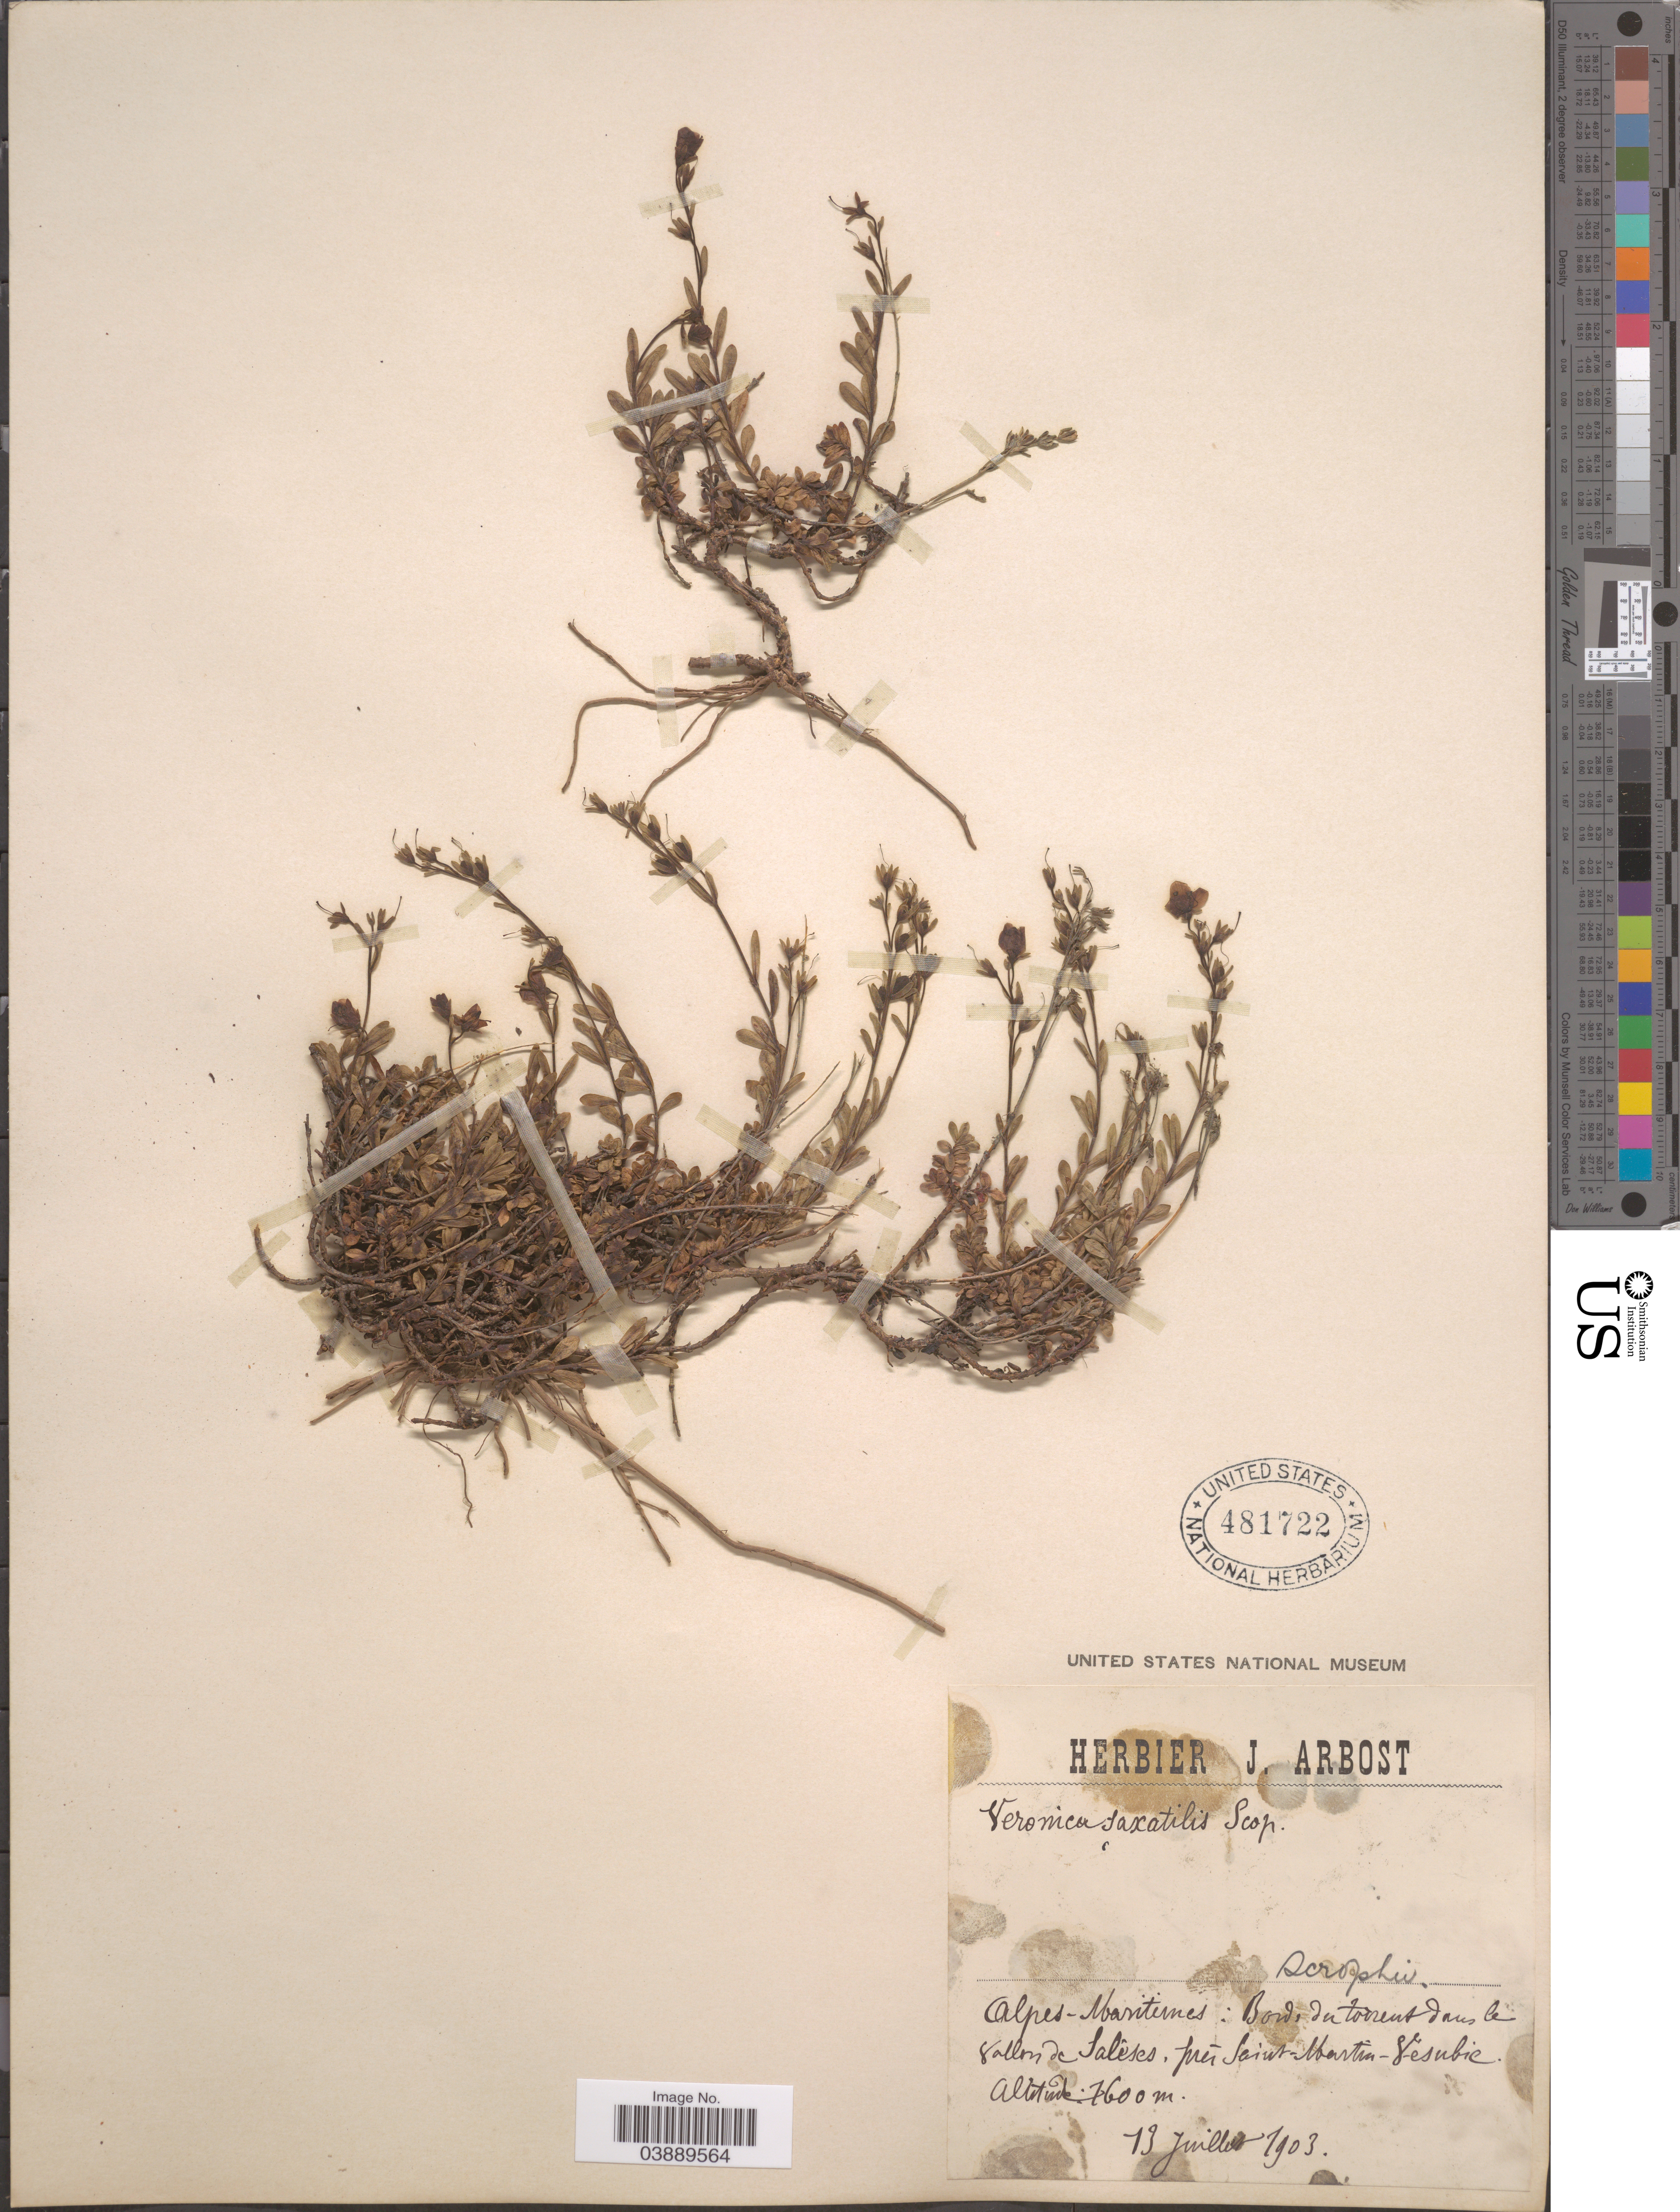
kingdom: Plantae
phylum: Tracheophyta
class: Magnoliopsida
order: Lamiales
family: Plantaginaceae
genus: Veronica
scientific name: Veronica saxatilis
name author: Scop.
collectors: ex herb. J. Arbost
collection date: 1903-07-13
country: France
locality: Alpes-Maritimes: Bords du torrent dans le Gallom de Salises. prés Saint-Abartin-Vesubie. [interpreted]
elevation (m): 1600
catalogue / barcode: US 481722